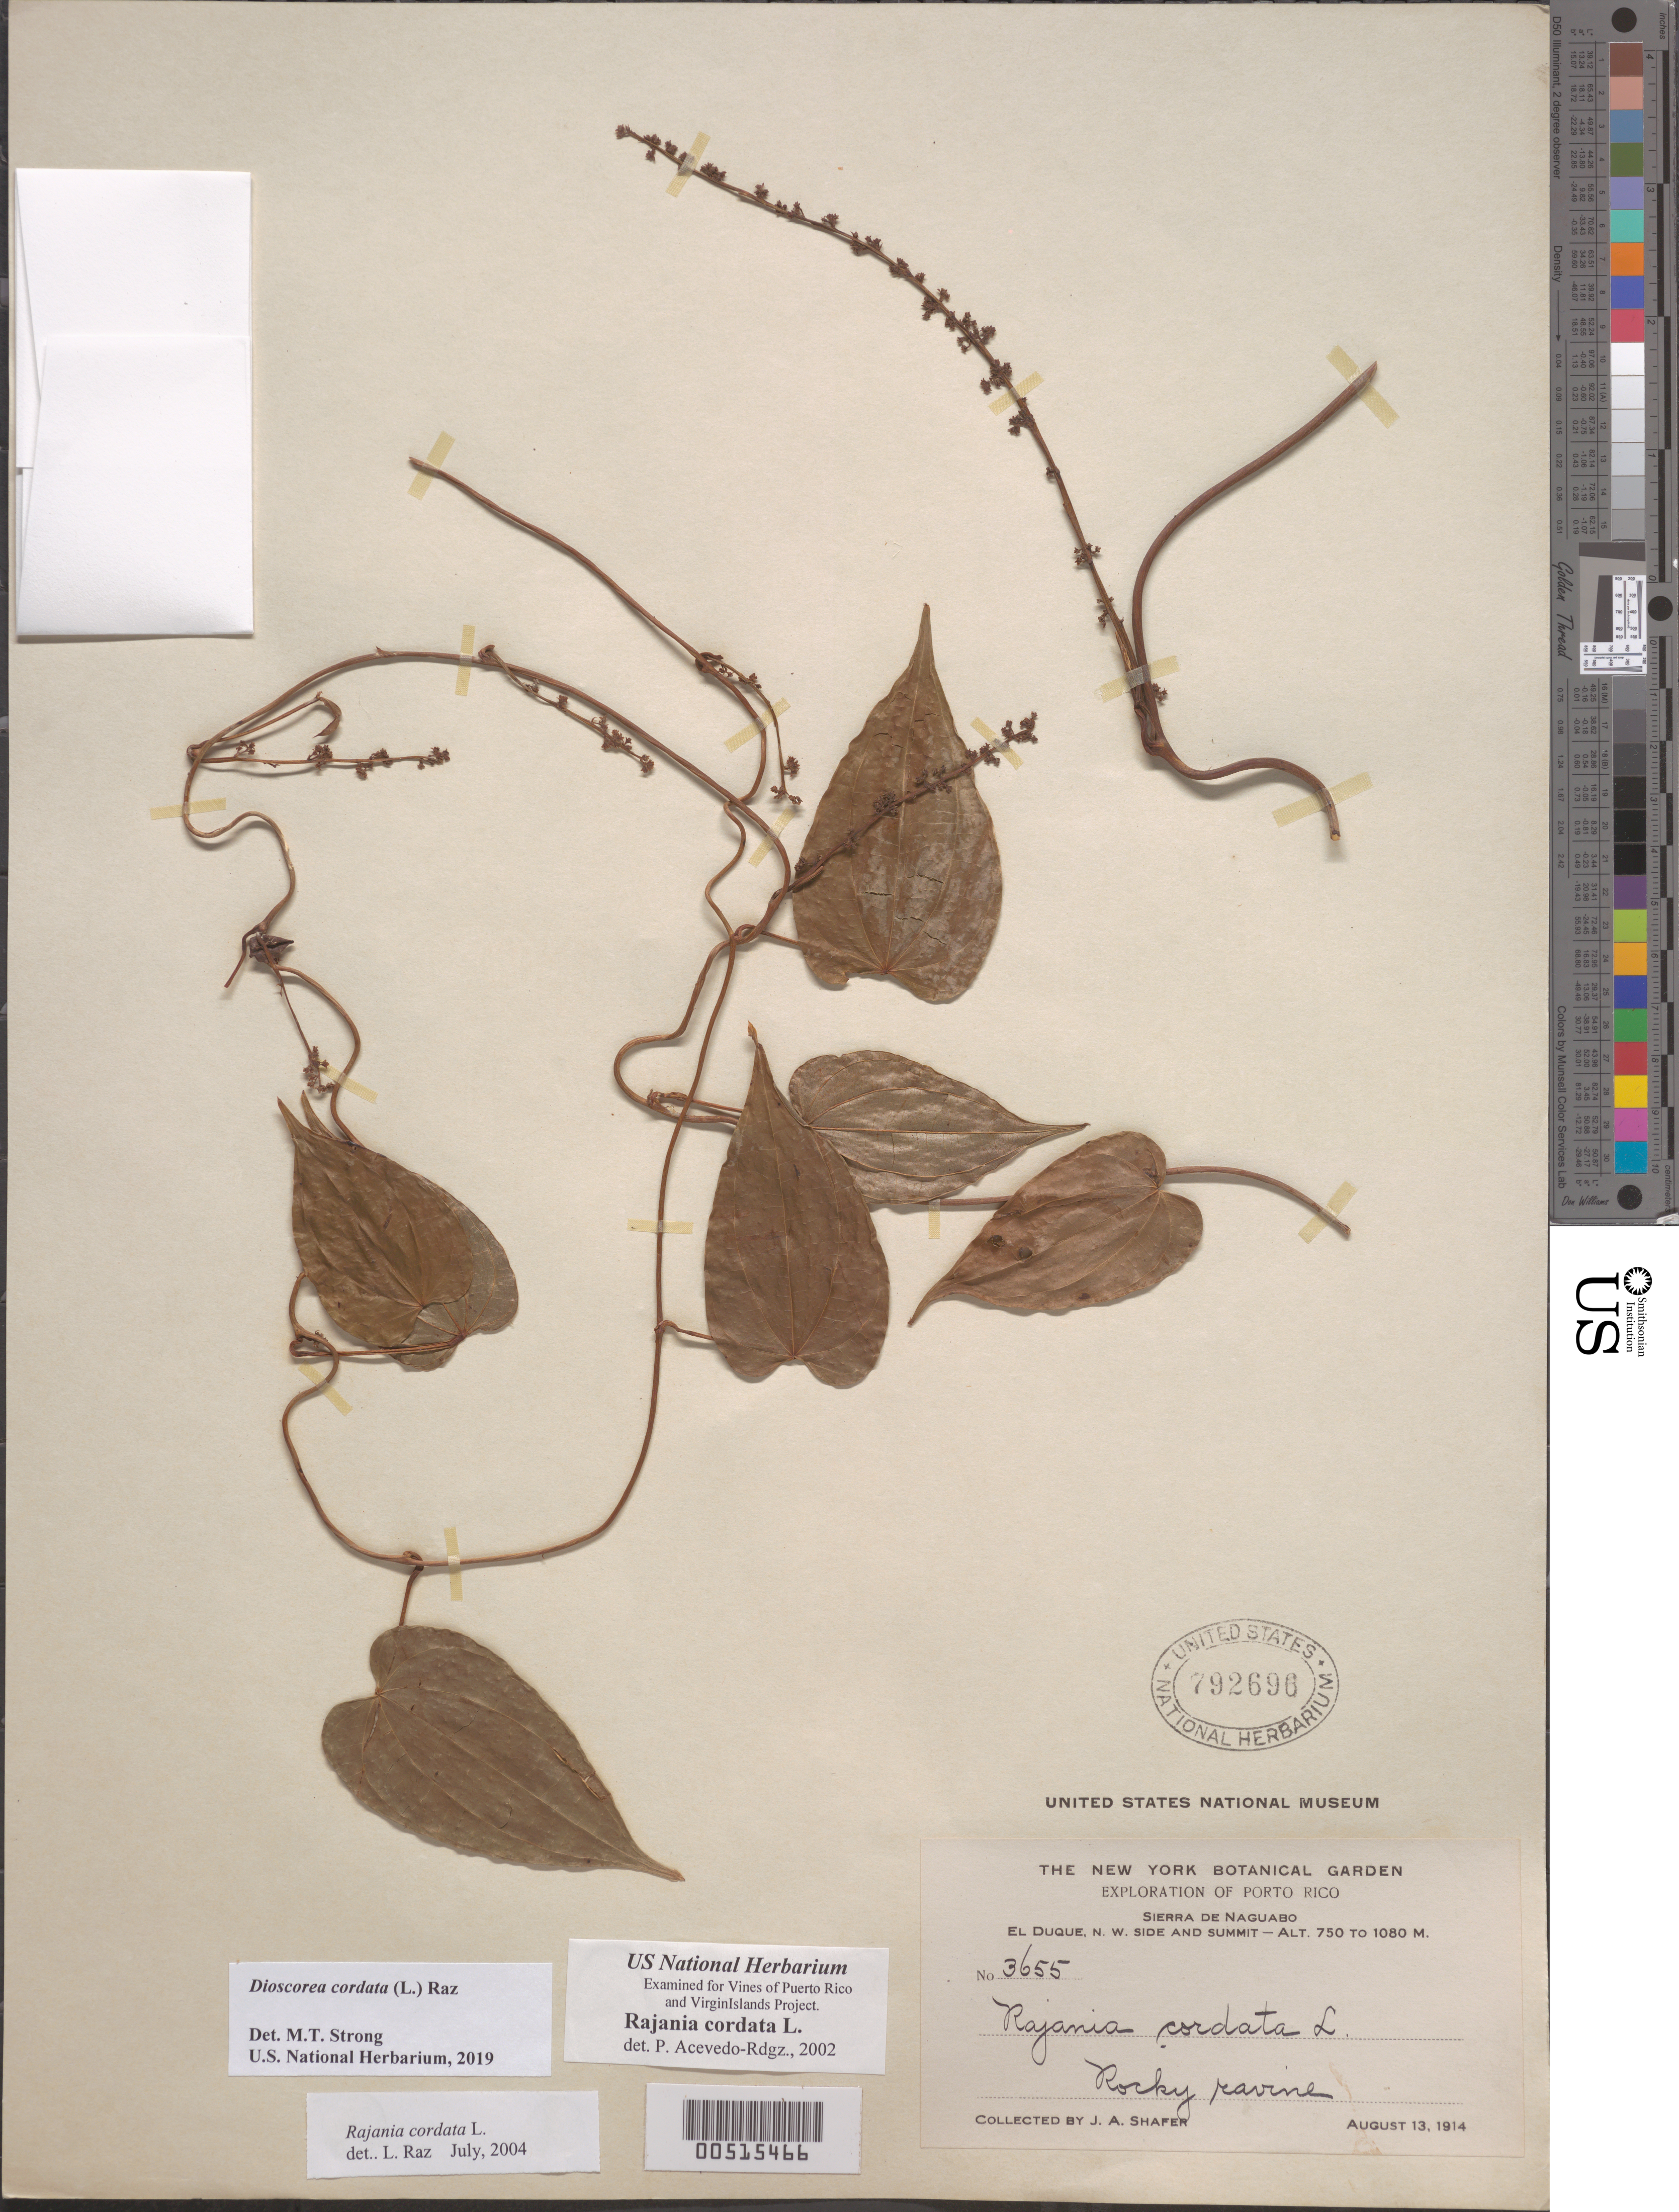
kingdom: Plantae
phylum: Tracheophyta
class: Liliopsida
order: Dioscoreales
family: Dioscoreaceae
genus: Dioscorea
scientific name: Dioscorea cordata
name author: (L.) Raz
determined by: Strong, M. T., (US), Smithsonian Institution - National Museum of Natural History (UNITED STATES)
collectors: J. A. Shafer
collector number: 3655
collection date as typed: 13 Aug 1914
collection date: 1914-08-13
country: Puerto Rico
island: Greater Antilles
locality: Sierra de Naguabo. El Duque, NW side and summit. Rocky ravine.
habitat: Rocky ravine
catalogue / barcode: US 792696